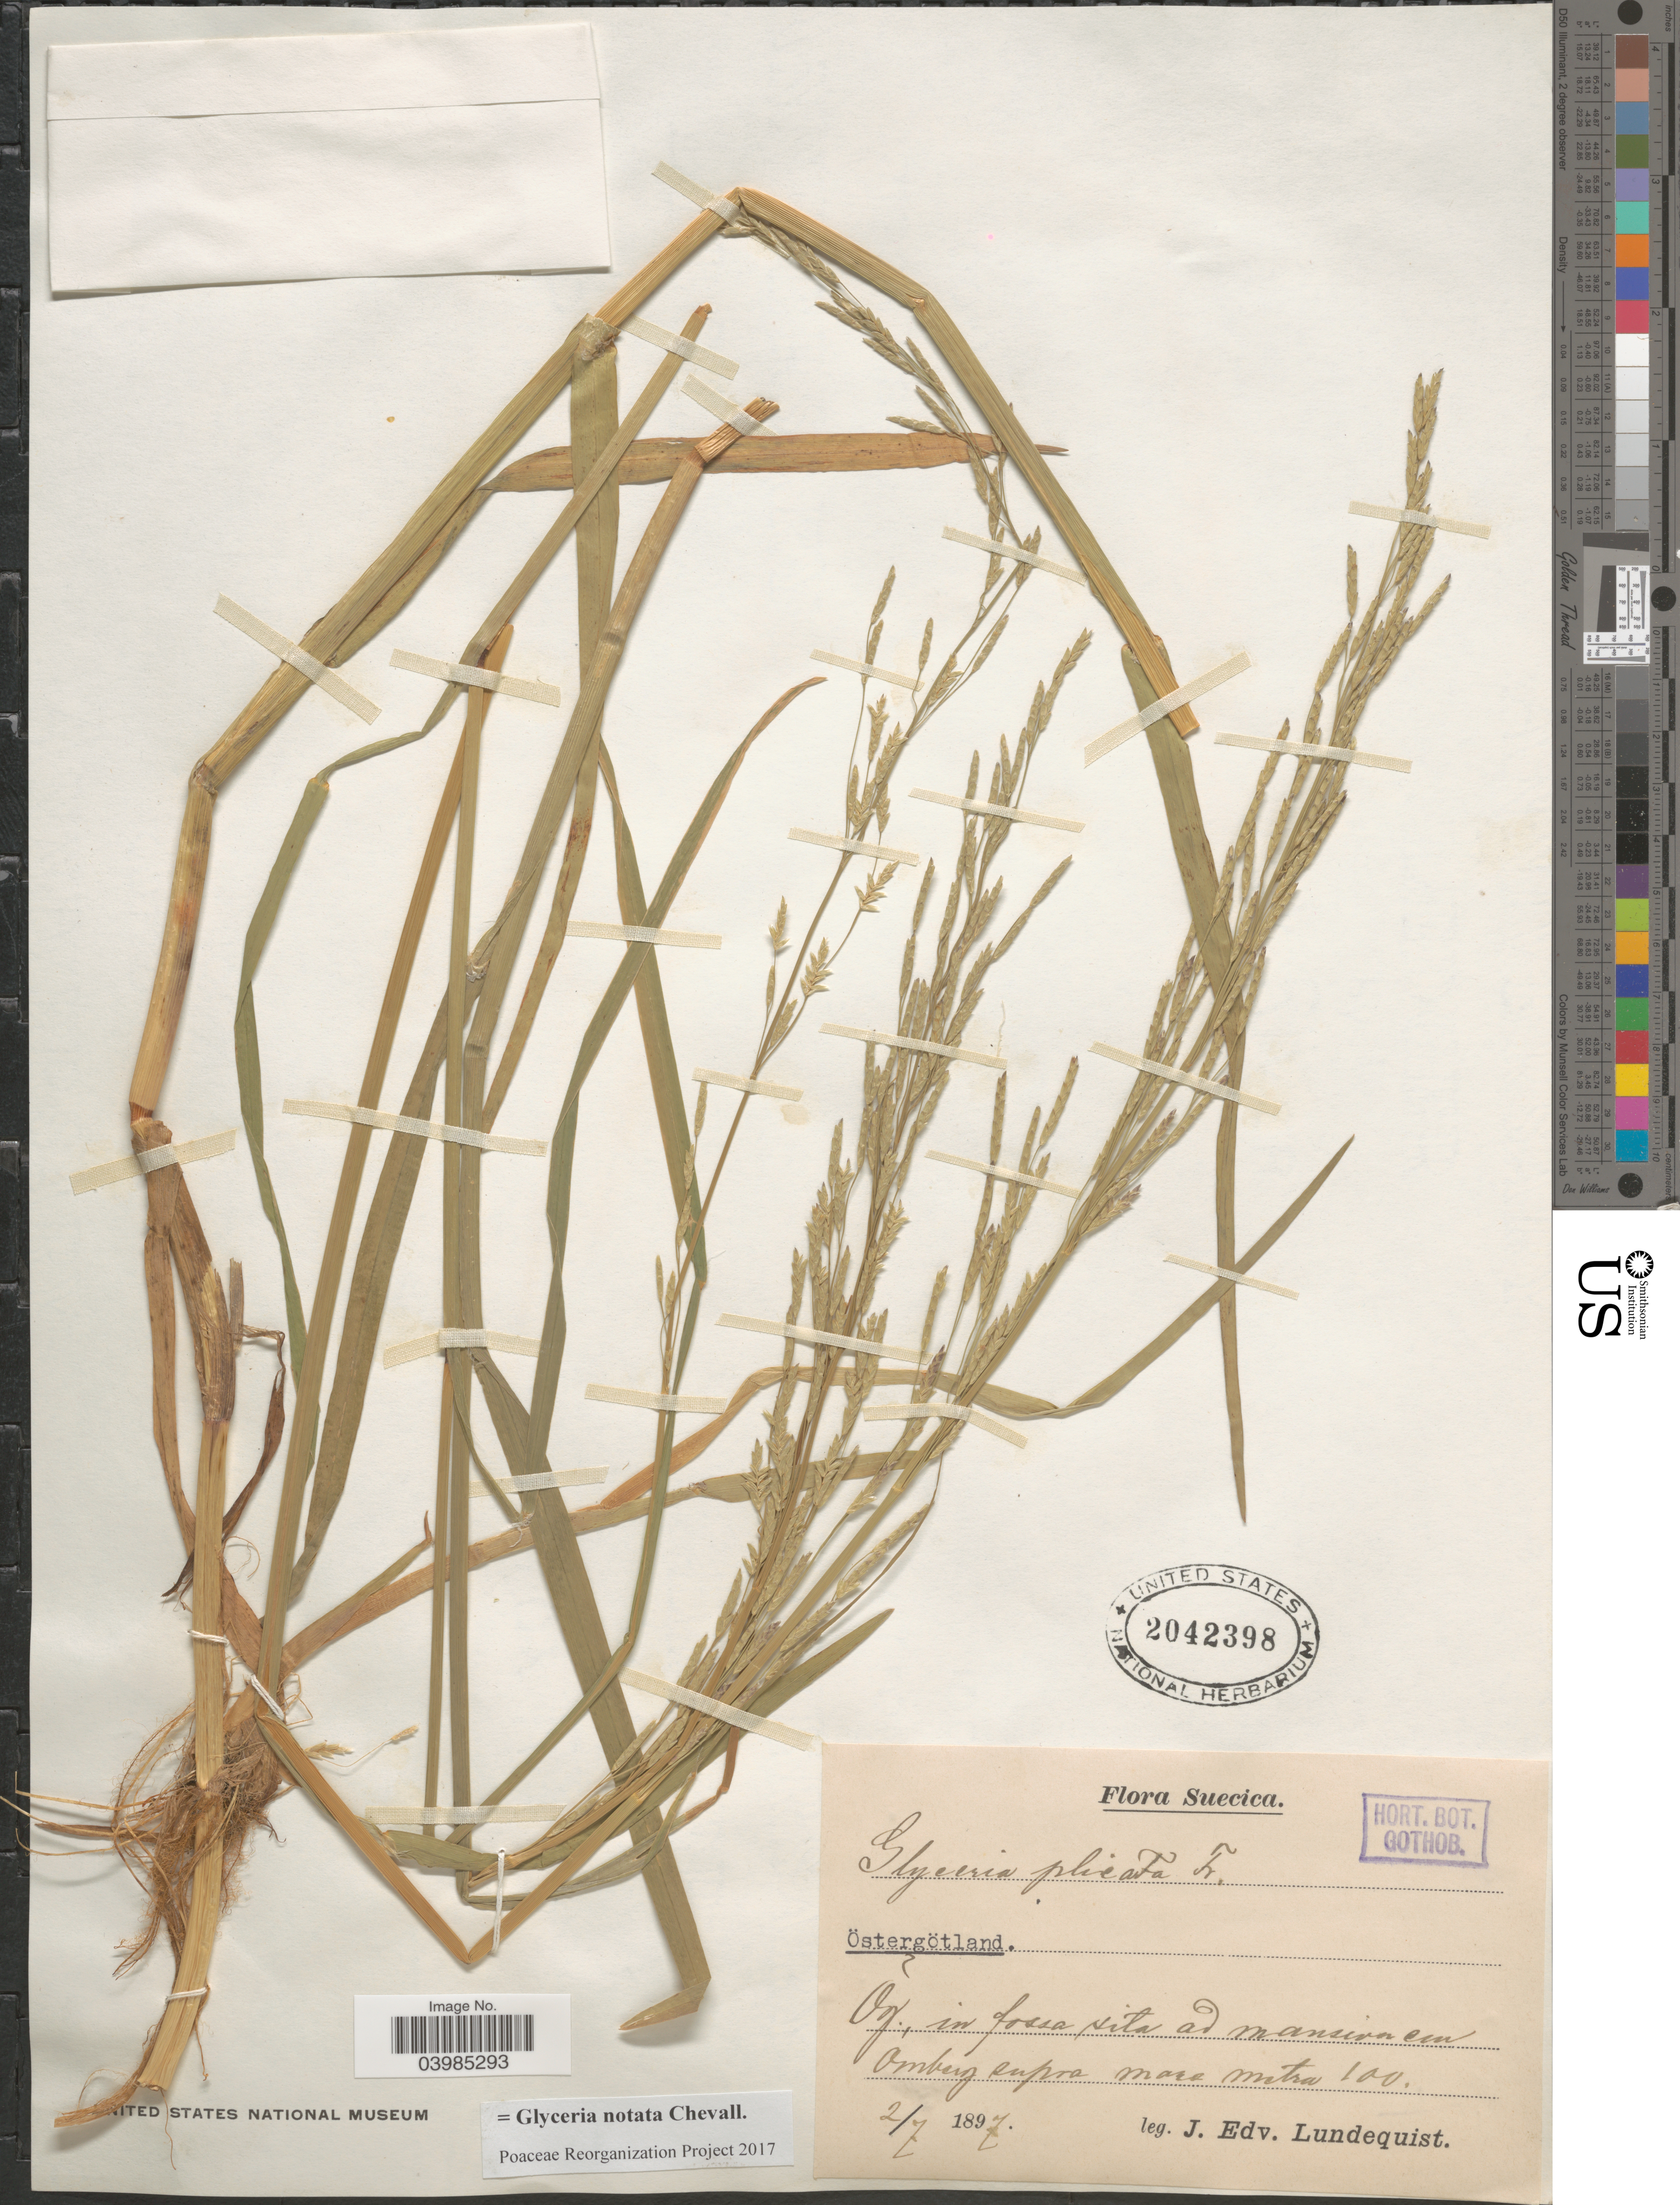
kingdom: Plantae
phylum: Tracheophyta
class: Liliopsida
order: Poales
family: Poaceae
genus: Glyceria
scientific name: Glyceria notata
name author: Chevall.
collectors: J. Lundequist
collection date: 1897-07-02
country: Sweden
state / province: Östergötland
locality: Og., in fossa sita ad mansium em Omberg supra mare metra 100.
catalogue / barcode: US 2042398